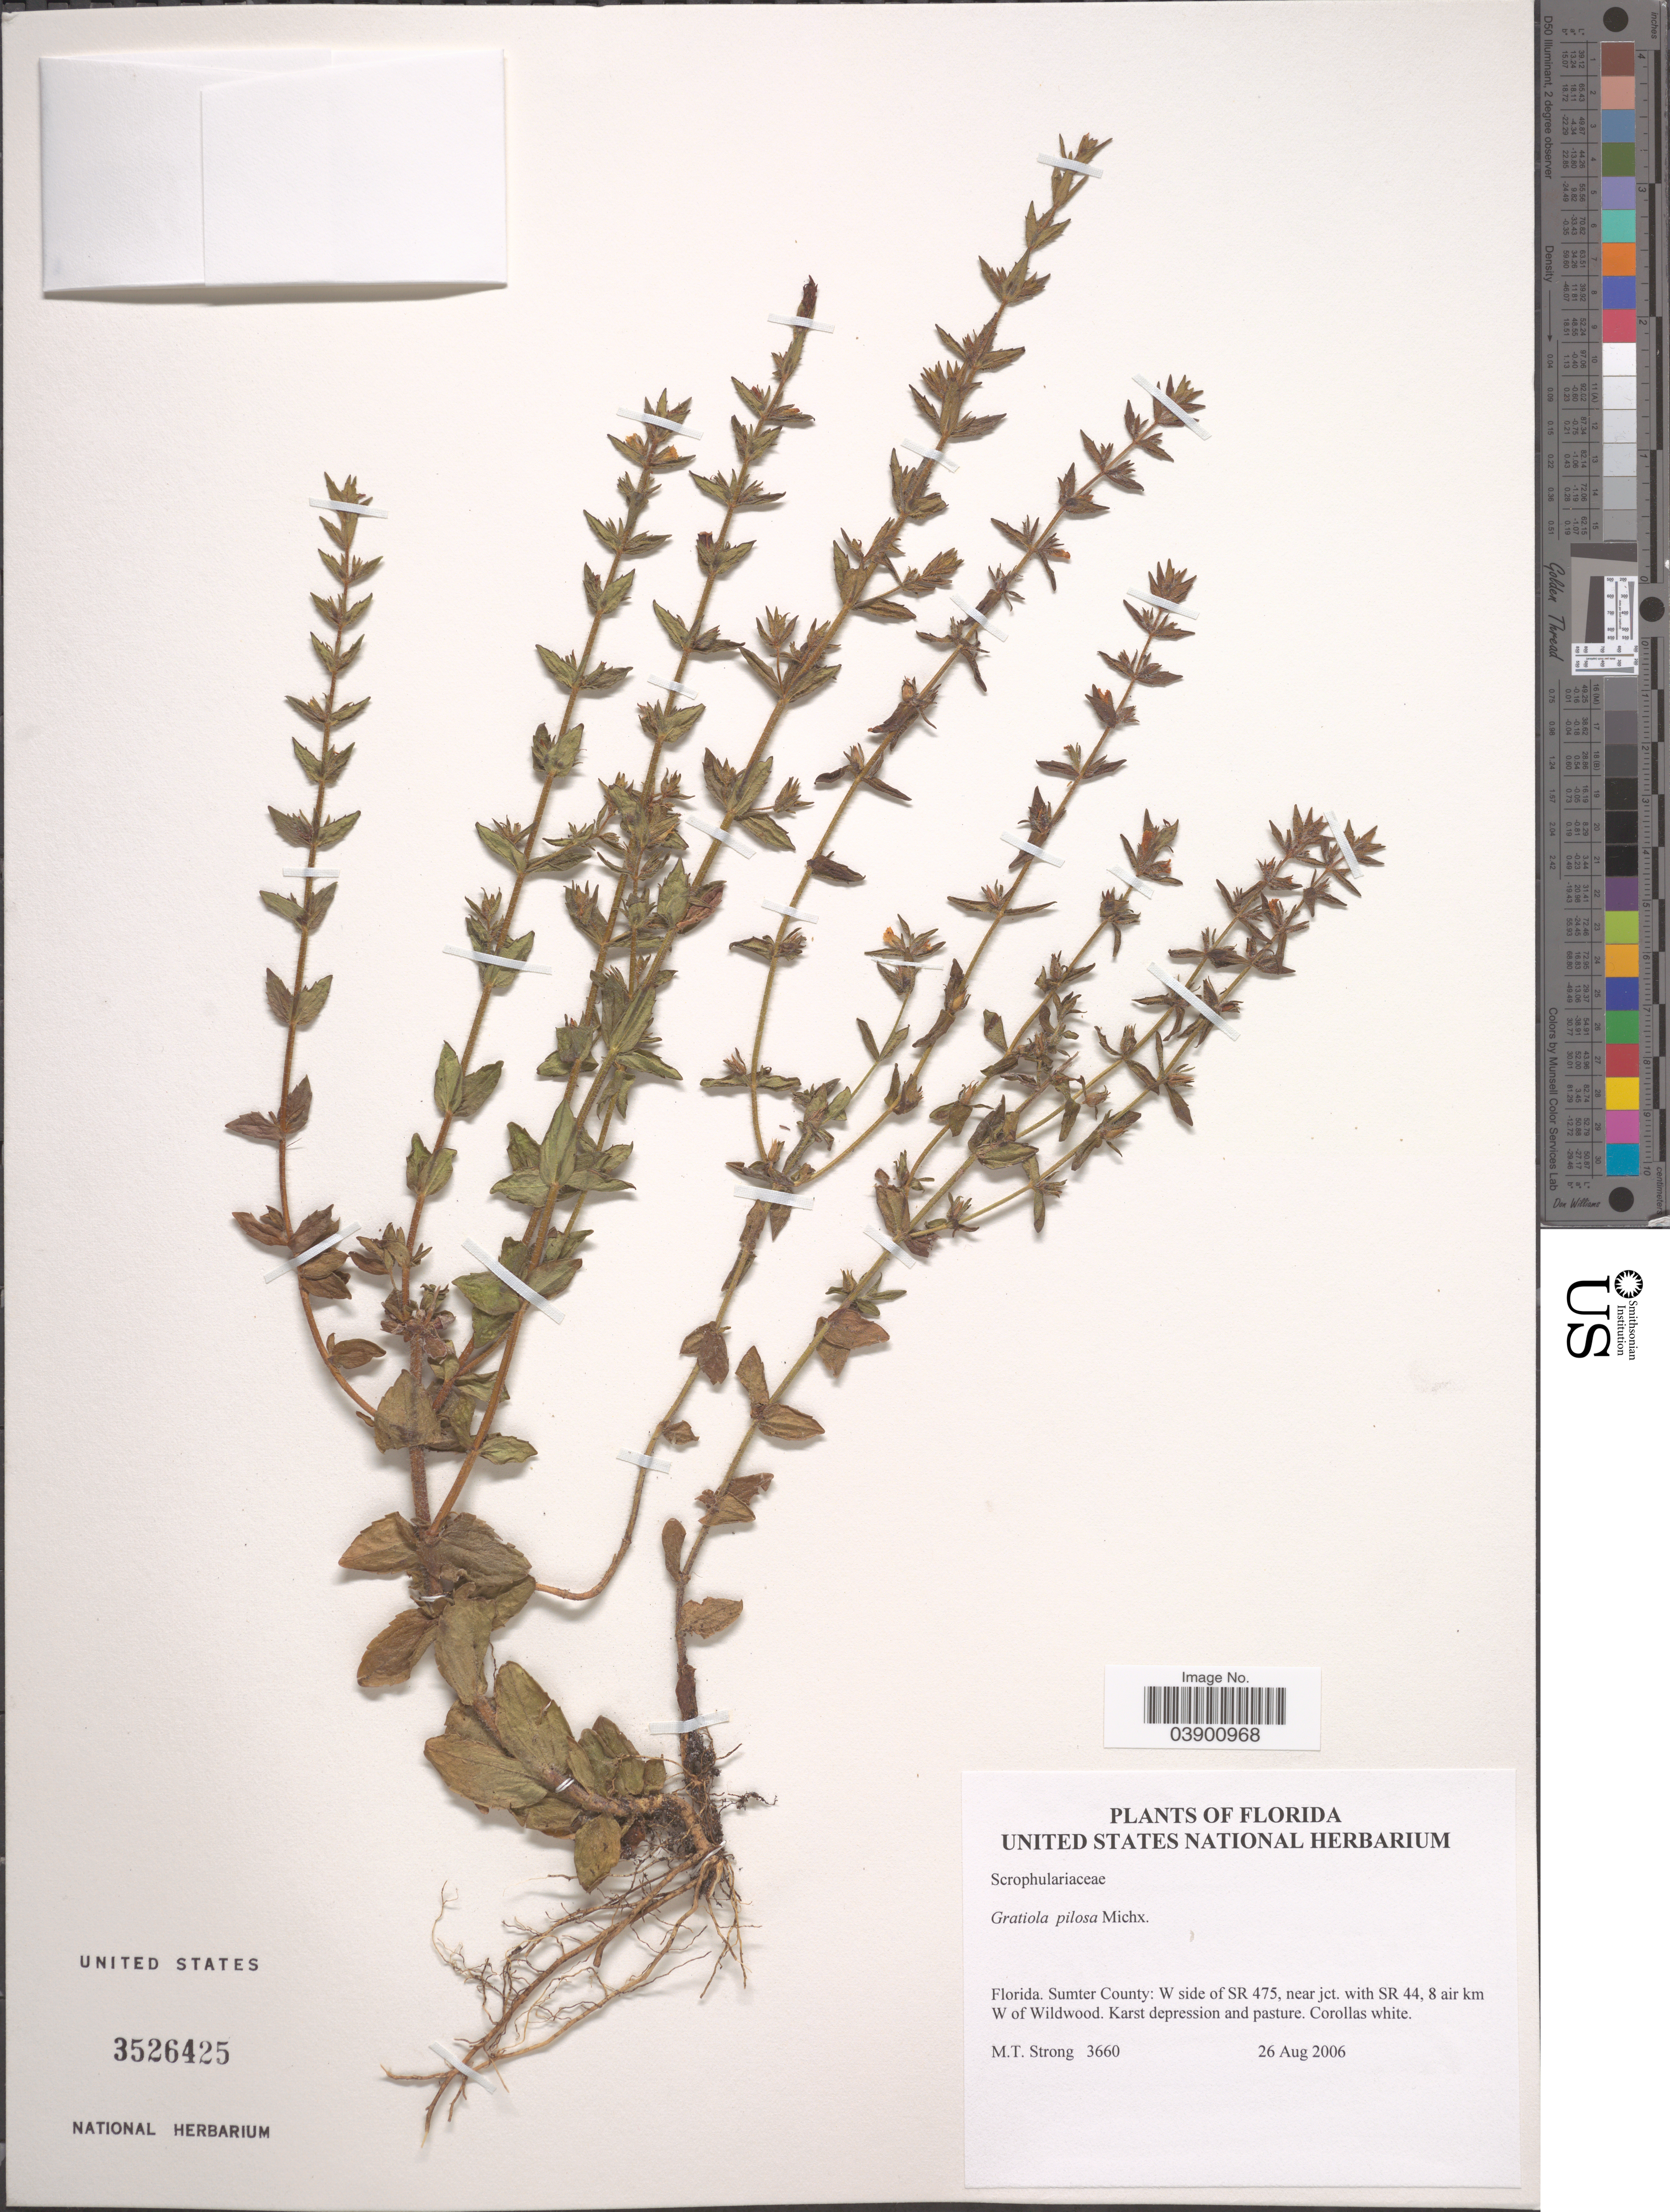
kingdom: Plantae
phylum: Tracheophyta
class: Magnoliopsida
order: Lamiales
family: Plantaginaceae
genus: Gratiola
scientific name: Gratiola pilosa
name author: Michx.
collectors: M. T. Strong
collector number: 3660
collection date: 2006-08-26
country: United States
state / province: Florida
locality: Sumter County: W side of SR 475, near jct. with SR 44, 8 air km W of Wildwood.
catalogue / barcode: US 3526425